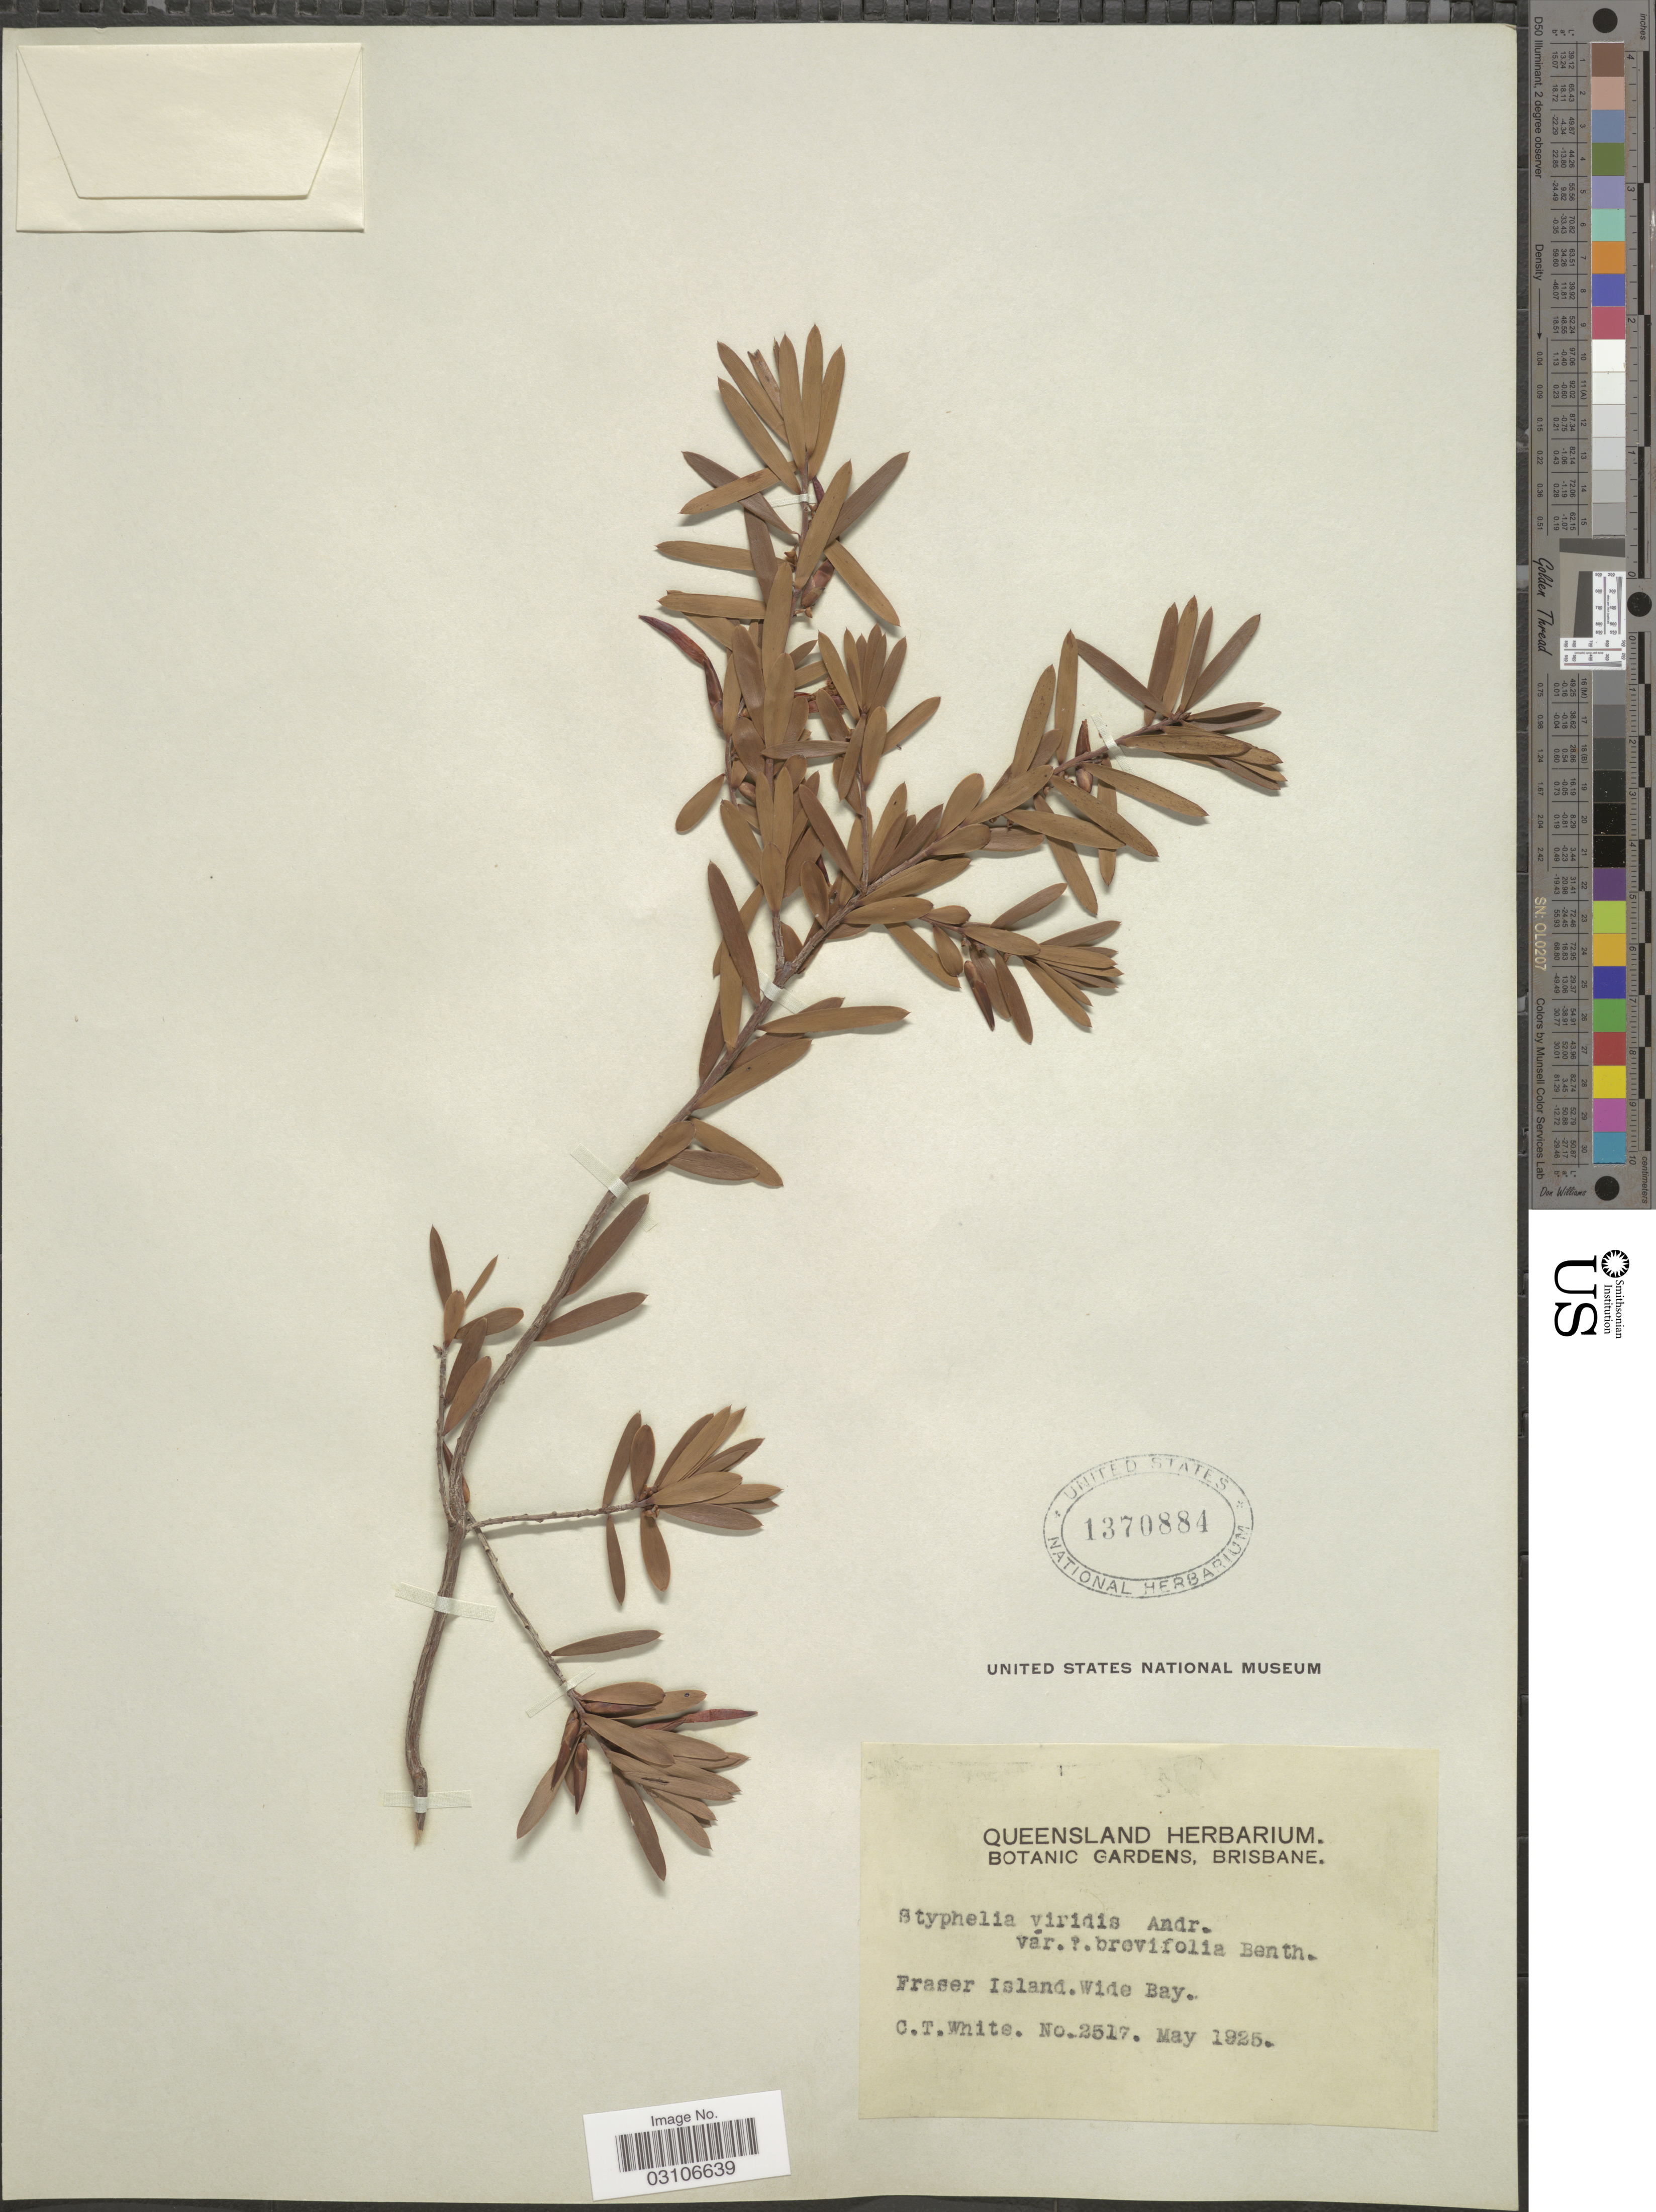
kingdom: Plantae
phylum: Tracheophyta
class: Magnoliopsida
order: Ericales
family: Ericaceae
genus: Styphelia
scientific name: Styphelia viridis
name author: Andrews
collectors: C. T. White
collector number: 2517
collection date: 1925-05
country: Australia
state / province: Queensland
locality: Fraser Island. Wide Bay.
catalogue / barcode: US 1370884